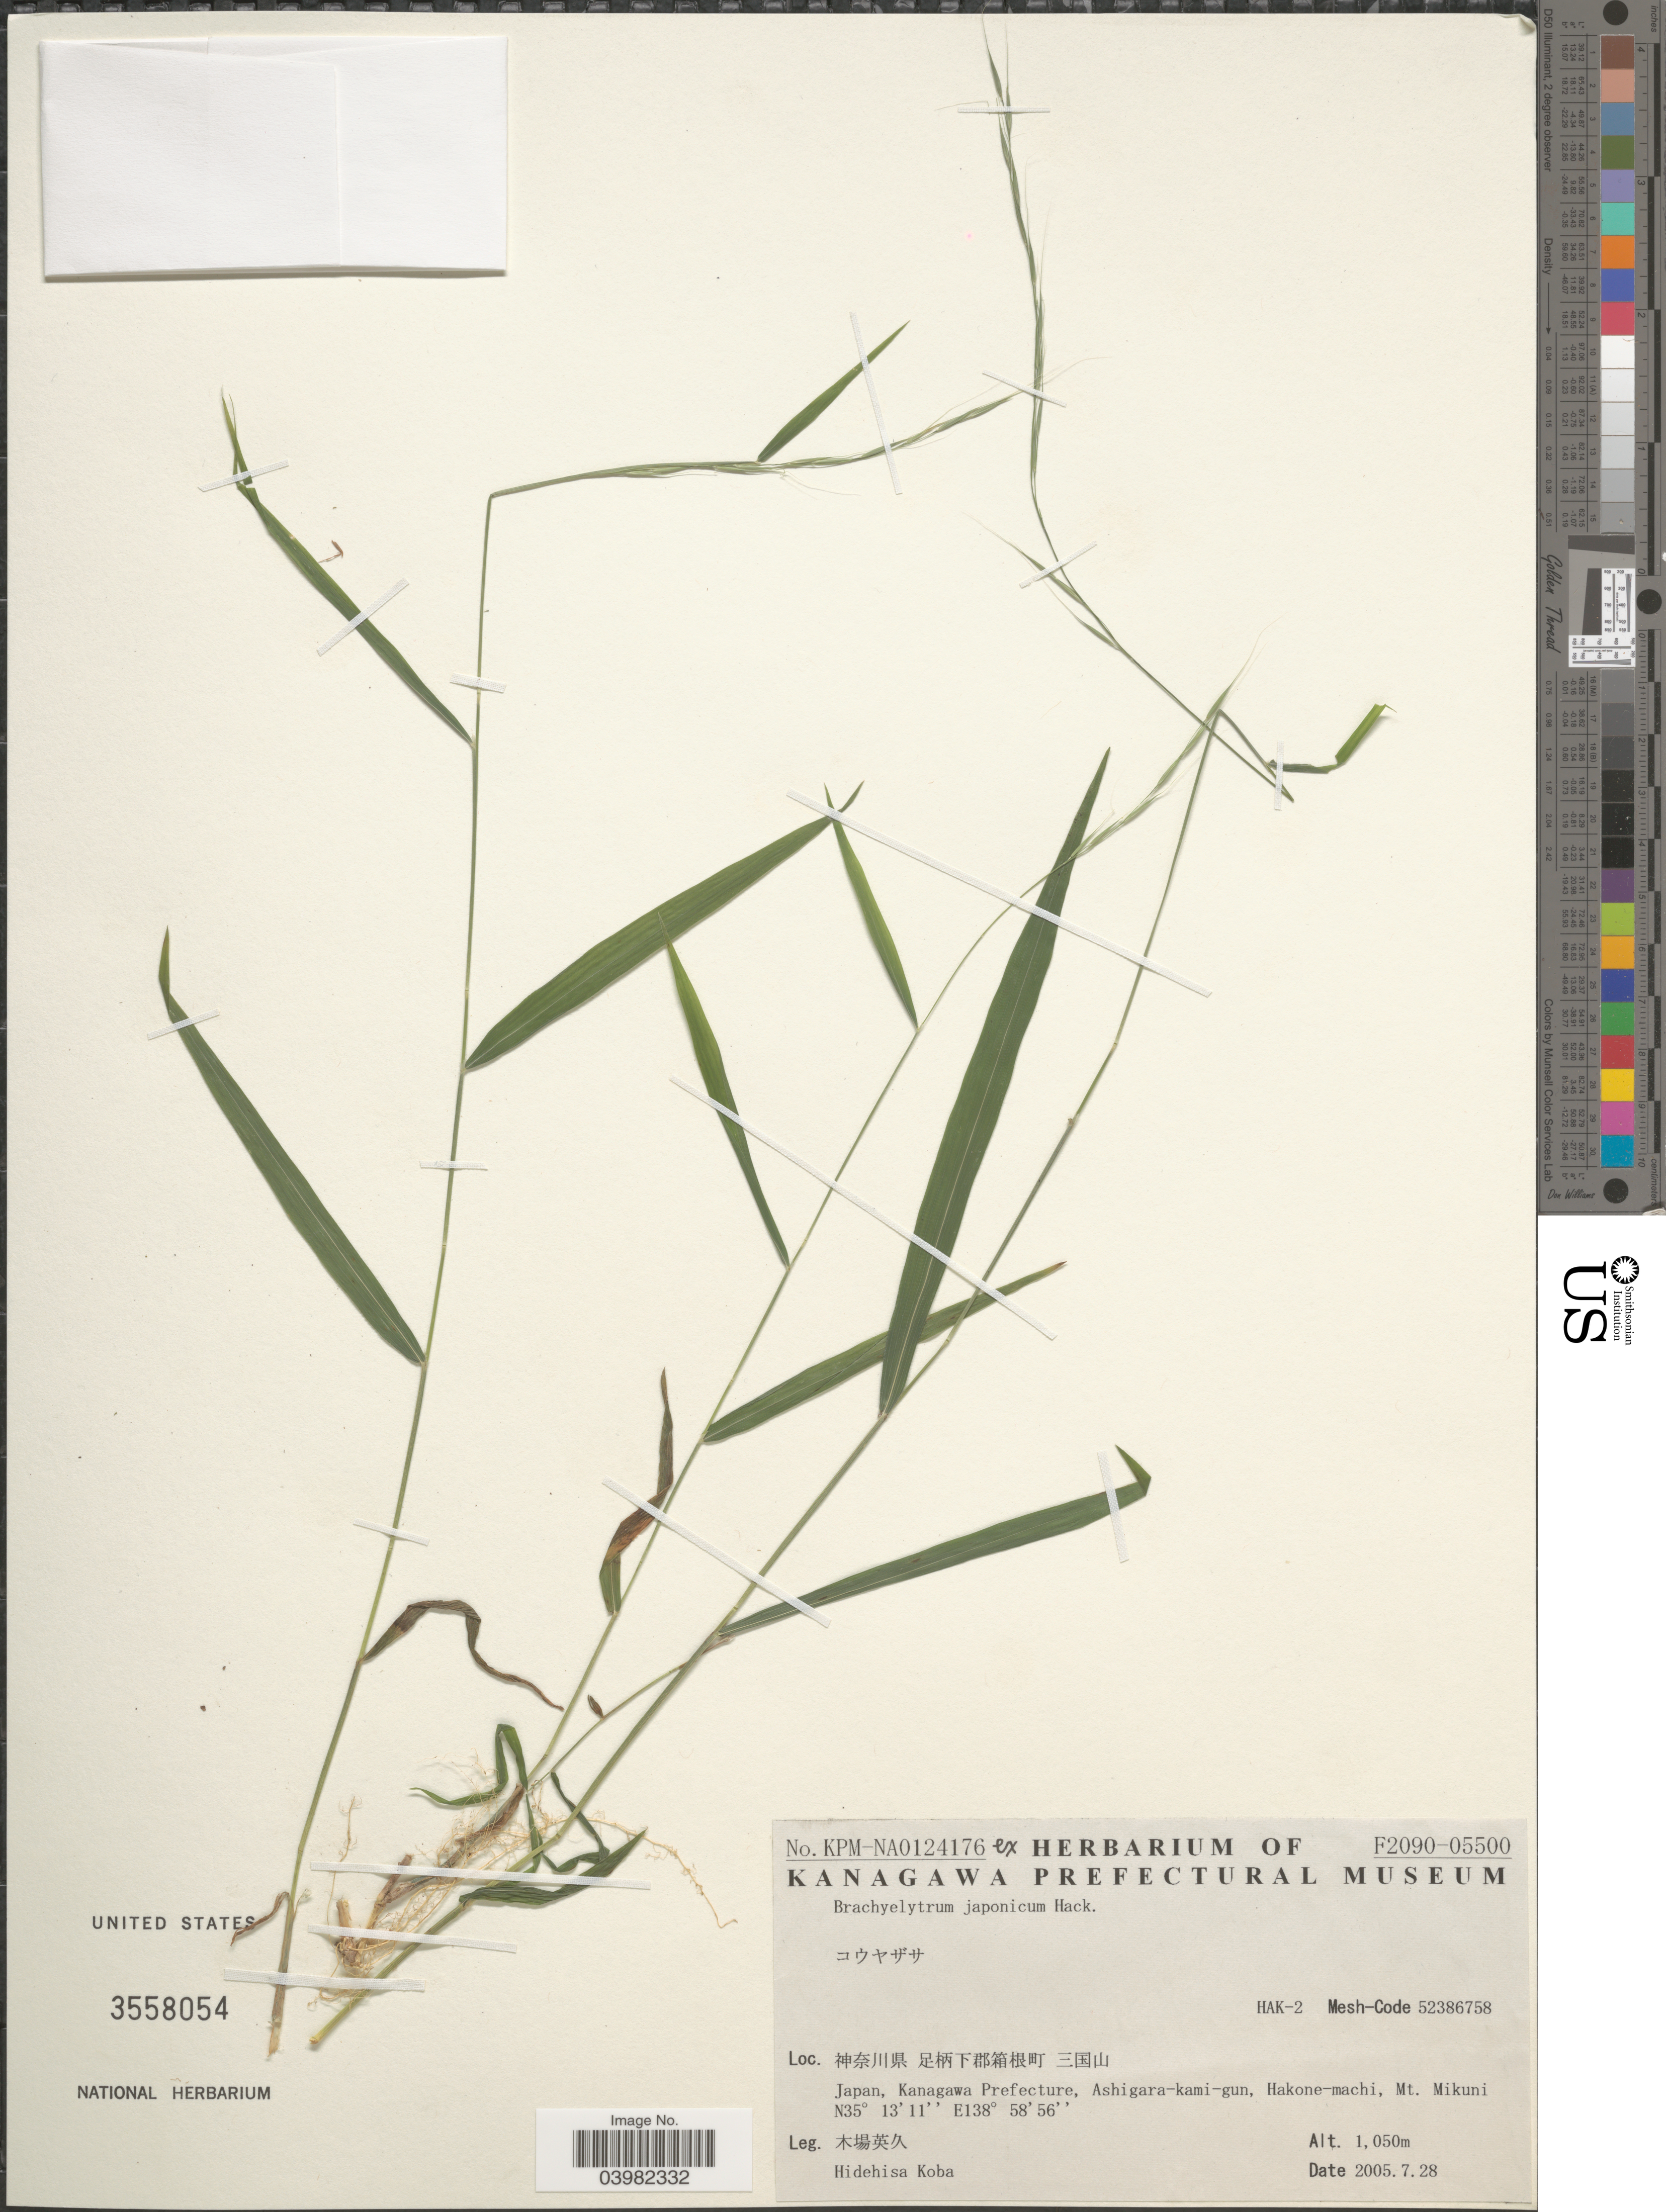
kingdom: Plantae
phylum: Tracheophyta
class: Liliopsida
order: Poales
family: Poaceae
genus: Brachyelytrum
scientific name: Brachyelytrum japonicum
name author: (Hack.) Matsum. ex Honda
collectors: H. Koba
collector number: KPM-NA0124176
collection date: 2005-07-28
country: Japan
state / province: Kanagawa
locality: Kanagawa Prefecture, Ashigara-kami-gun, Hakone-machi, Mt. Mikuni.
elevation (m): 1050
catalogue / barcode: US 3558054